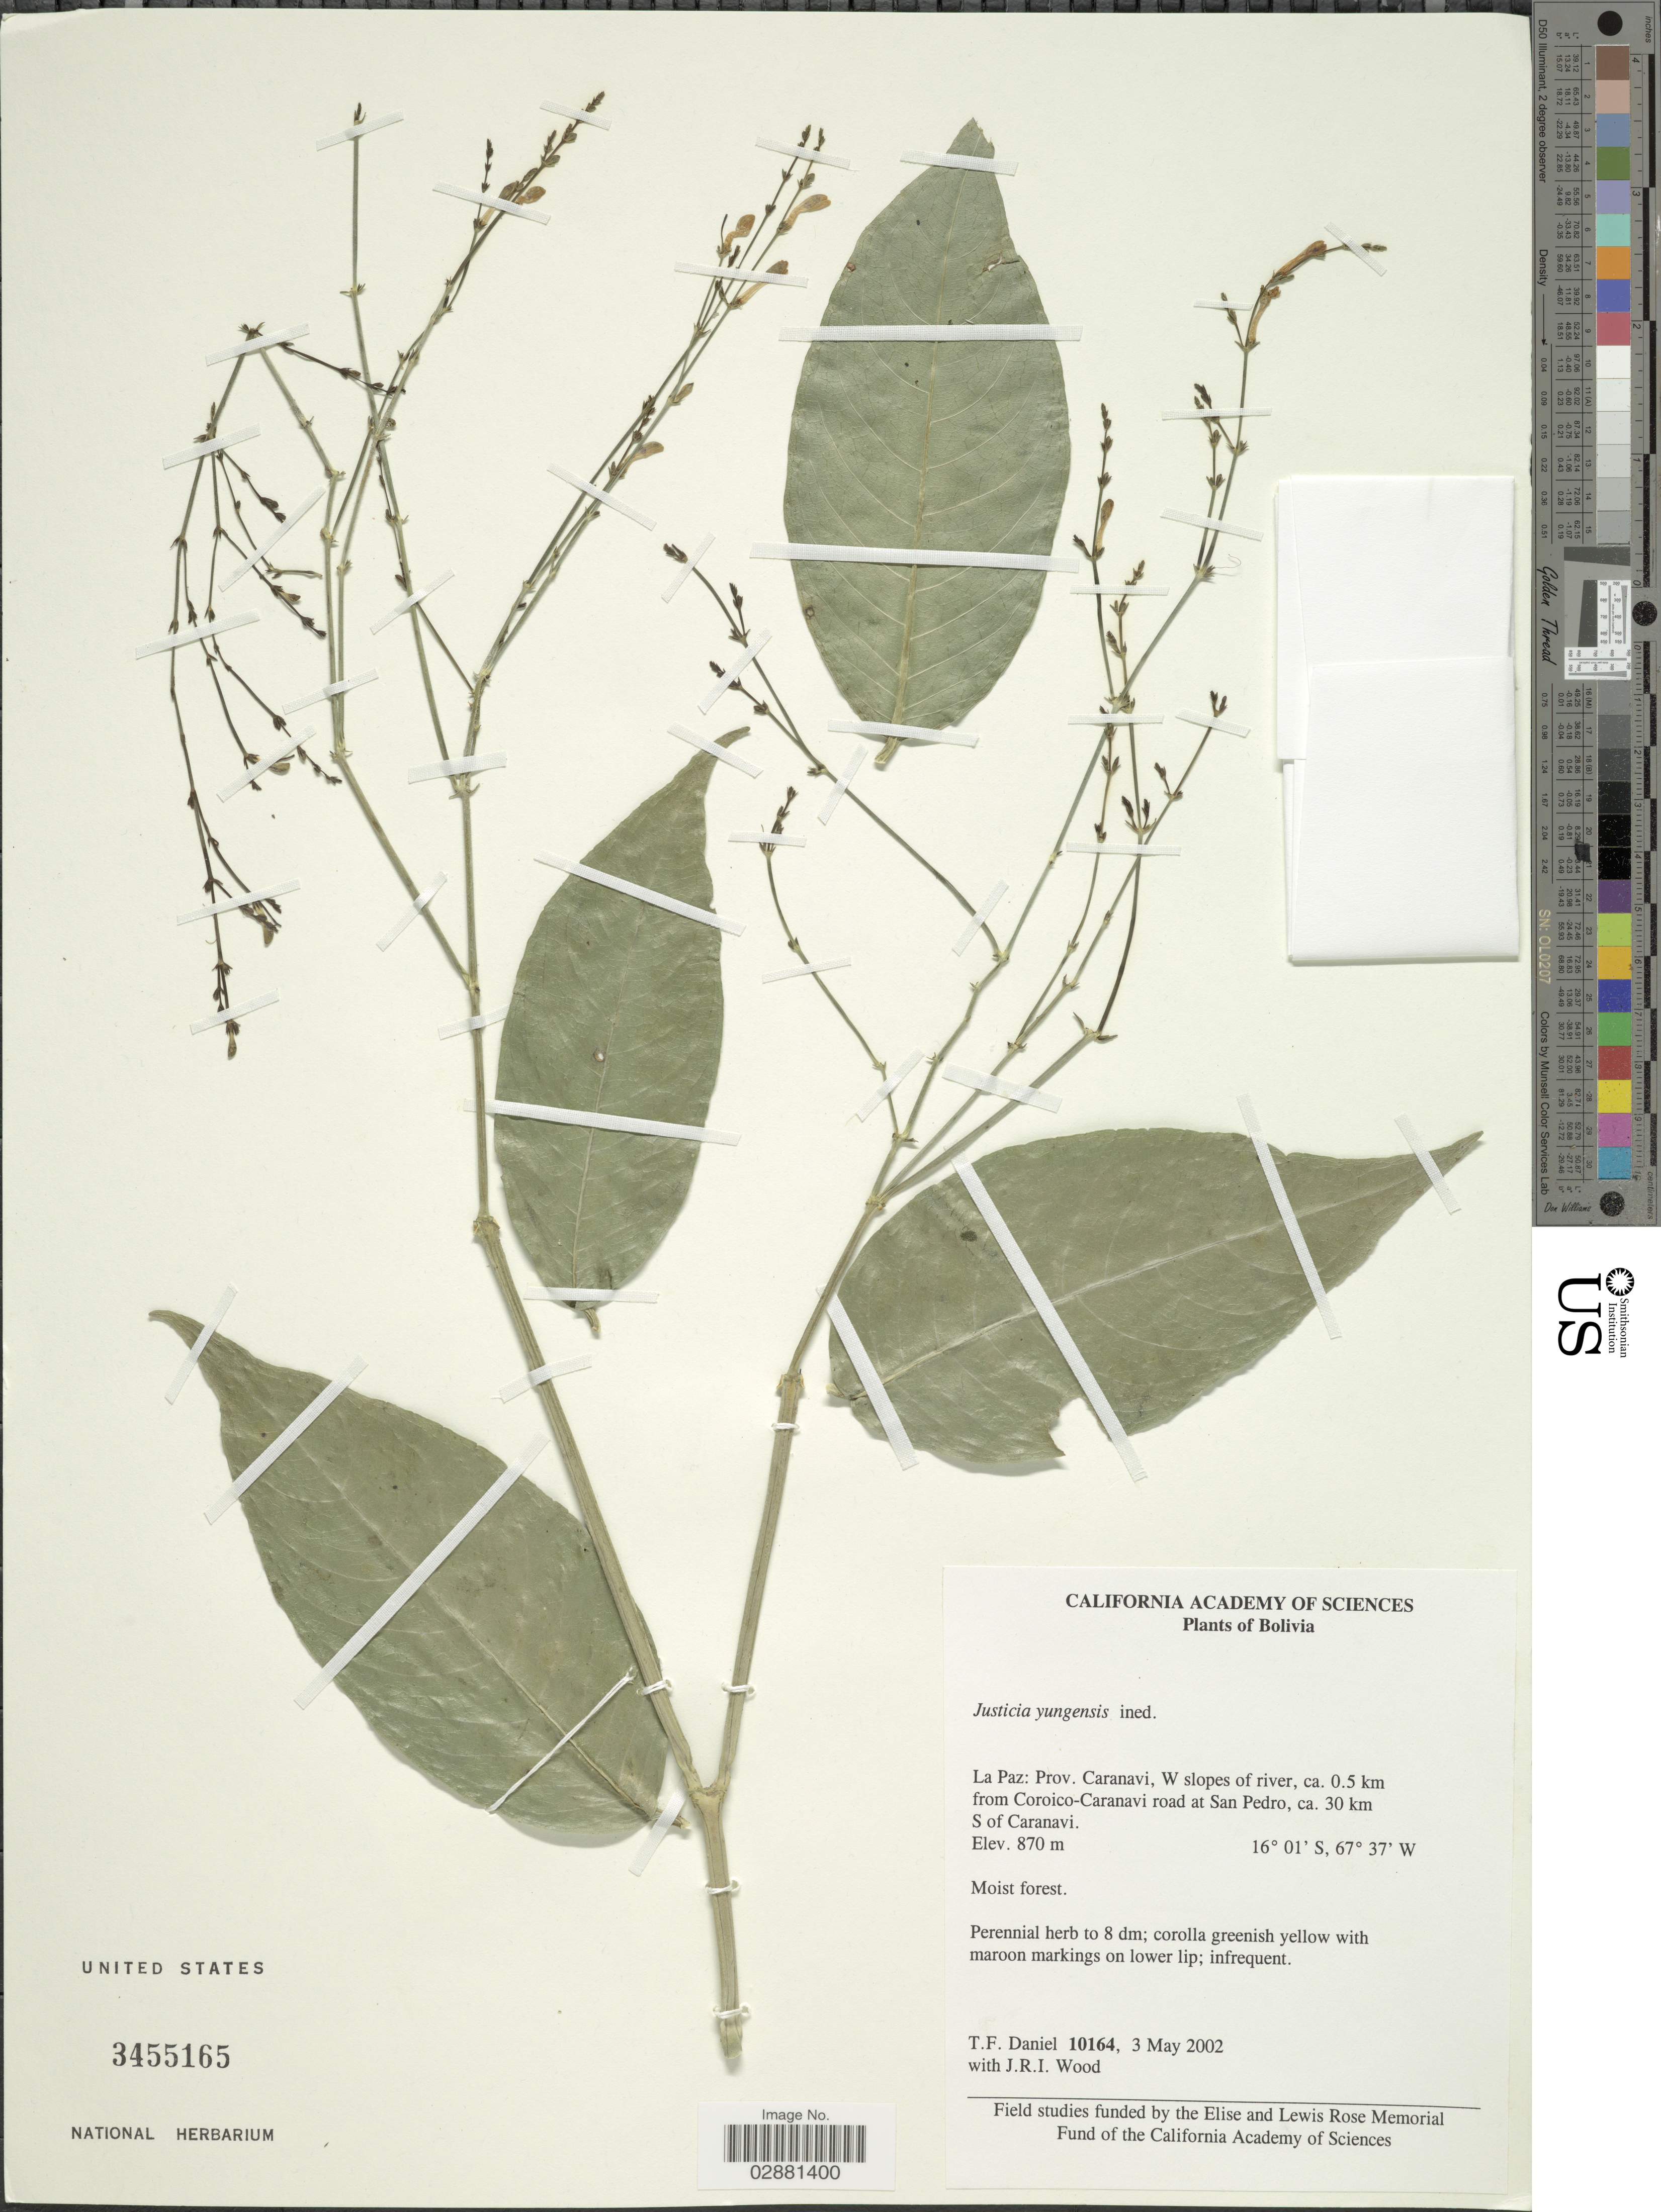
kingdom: Plantae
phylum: Tracheophyta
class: Magnoliopsida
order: Lamiales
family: Acanthaceae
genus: Justicia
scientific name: Justicia yungensis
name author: Wassh. & J.R.I. Wood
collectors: T. F. Daniel & J. R. I. Wood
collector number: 10164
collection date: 2002-05-03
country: Bolivia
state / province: La Paz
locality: Prov. Caranavi, W slopes of river, ca. 0.5 km from Coroico-Caranavi road at San Pedro, ca. 30 km S of Caranavi.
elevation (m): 870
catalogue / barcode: US 3455165